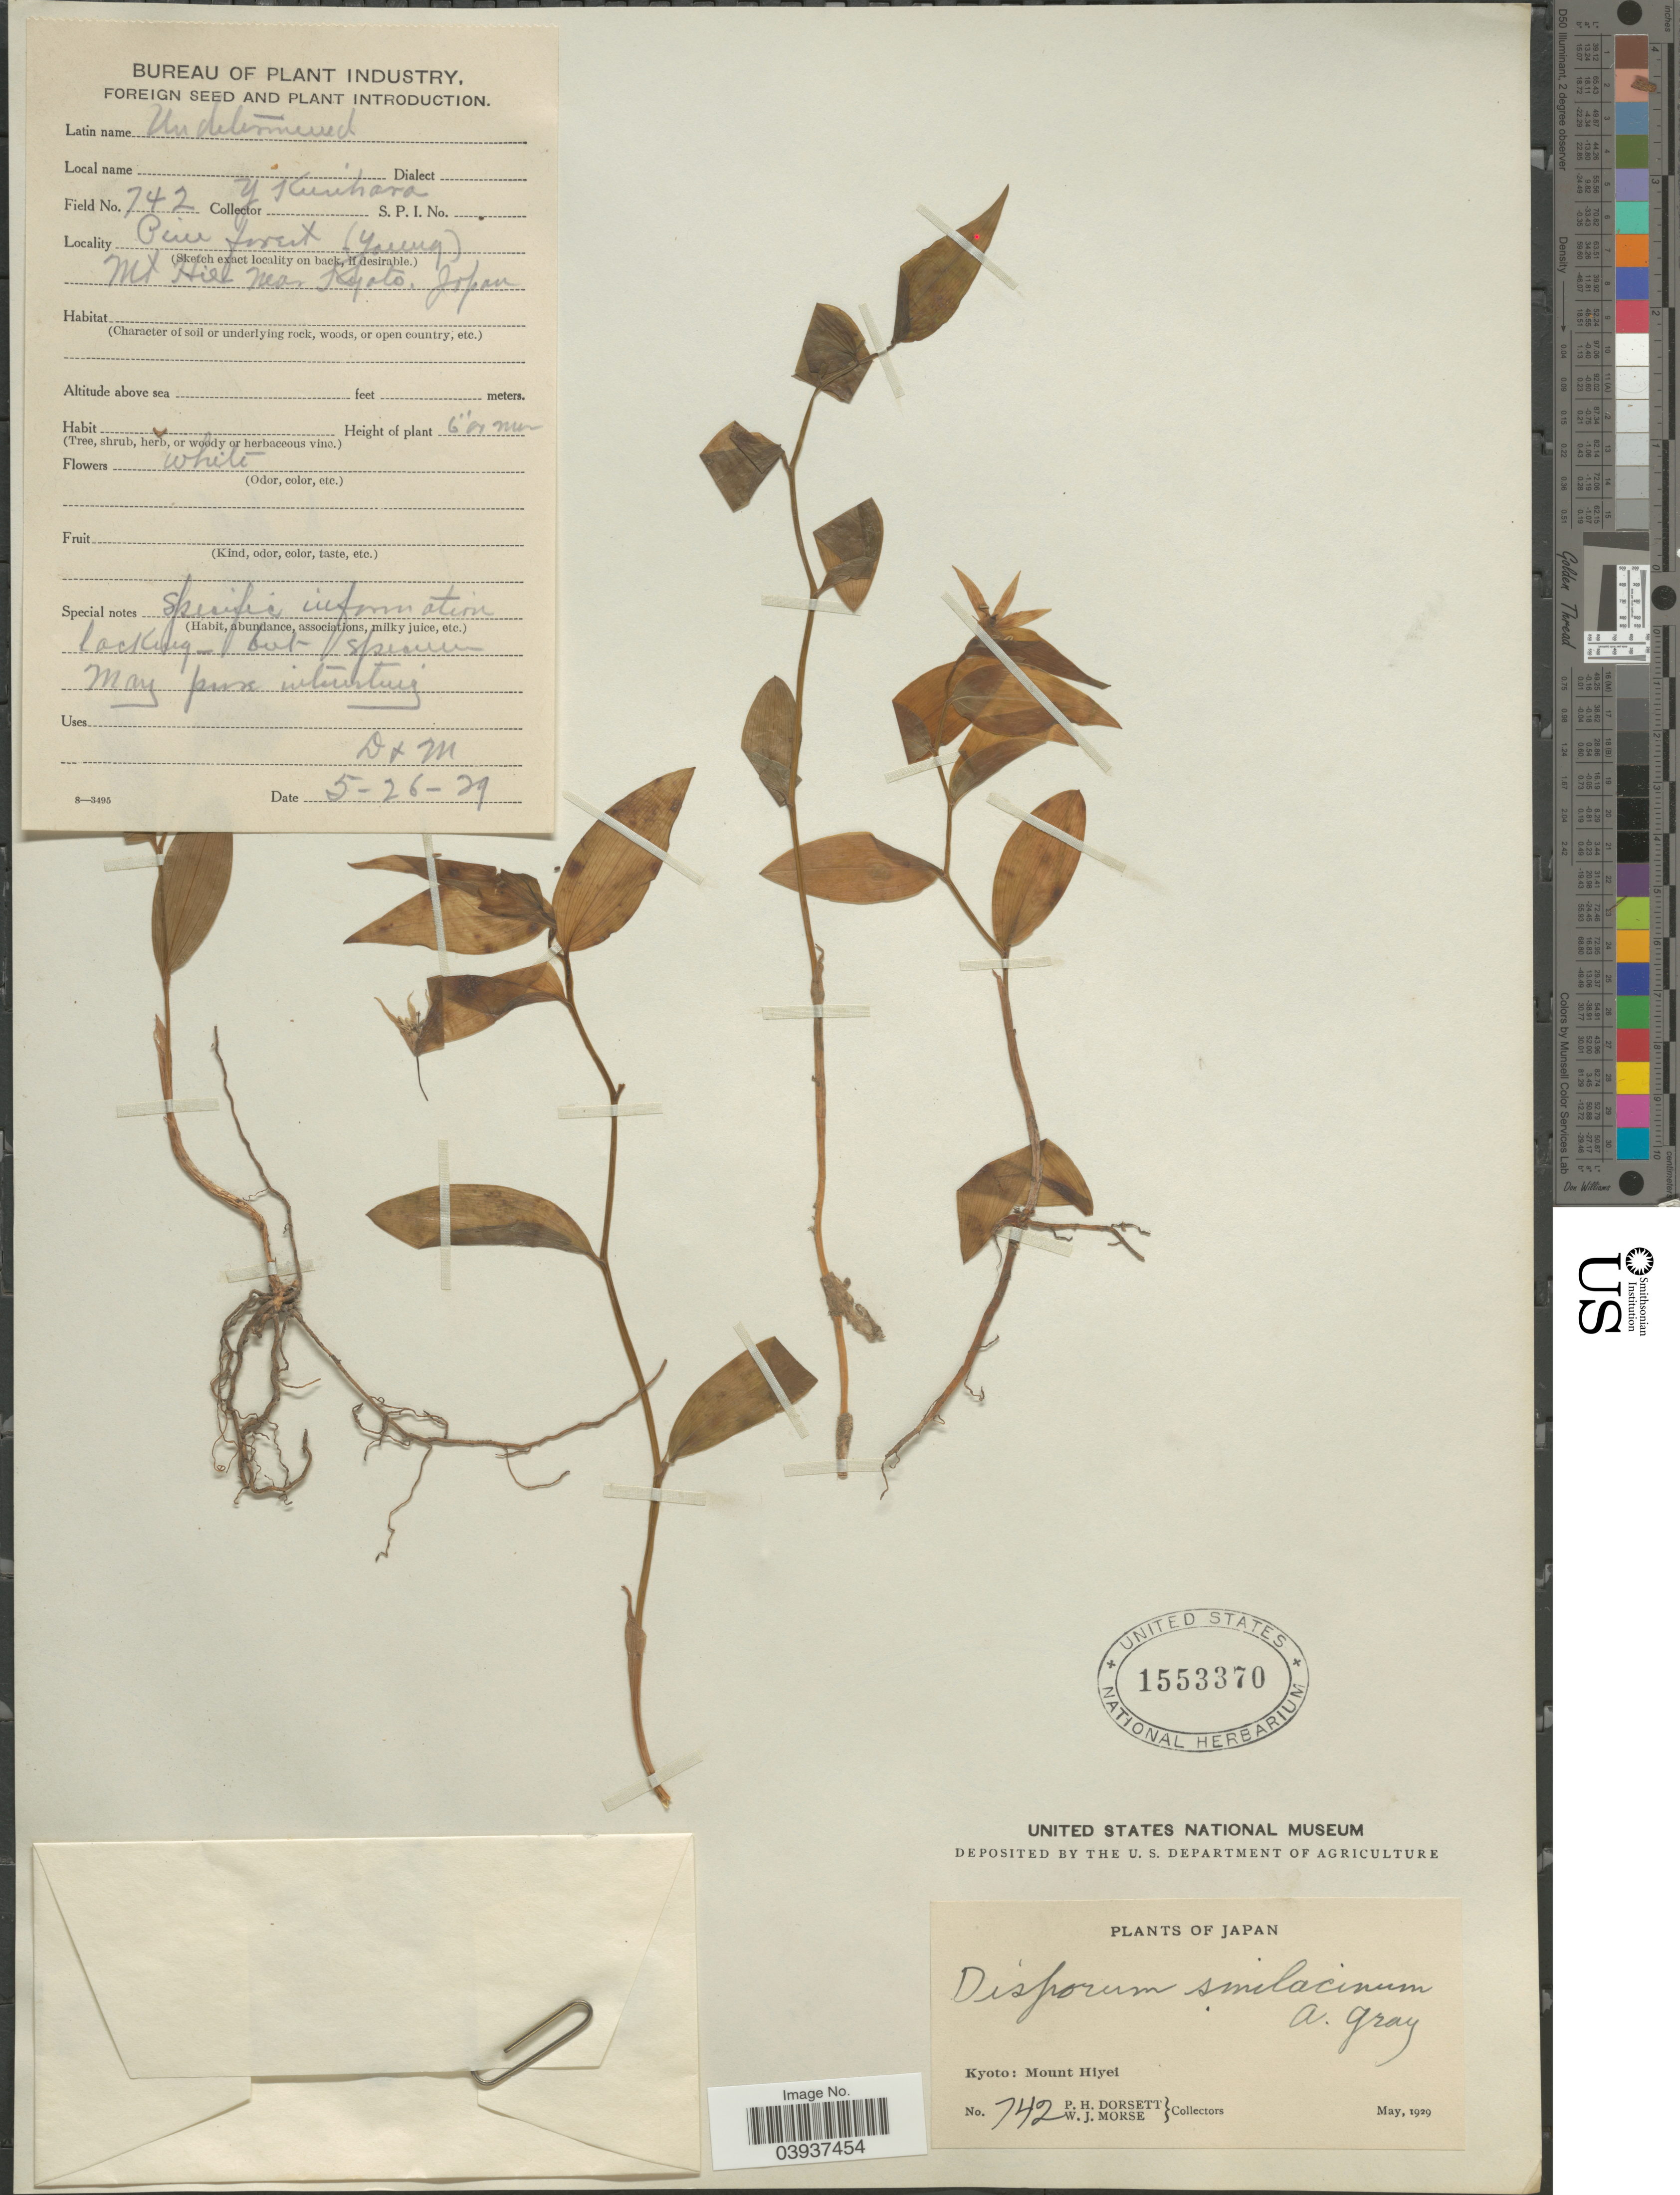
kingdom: Plantae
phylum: Tracheophyta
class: Liliopsida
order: Liliales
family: Colchicaceae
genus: Disporum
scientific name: Disporum smilacinum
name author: A. Gray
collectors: P. H. Dorsett & W. J. Morse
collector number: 742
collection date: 1929-05-26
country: Japan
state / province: Kyoto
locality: Mount Hiyei.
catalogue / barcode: US 1553370